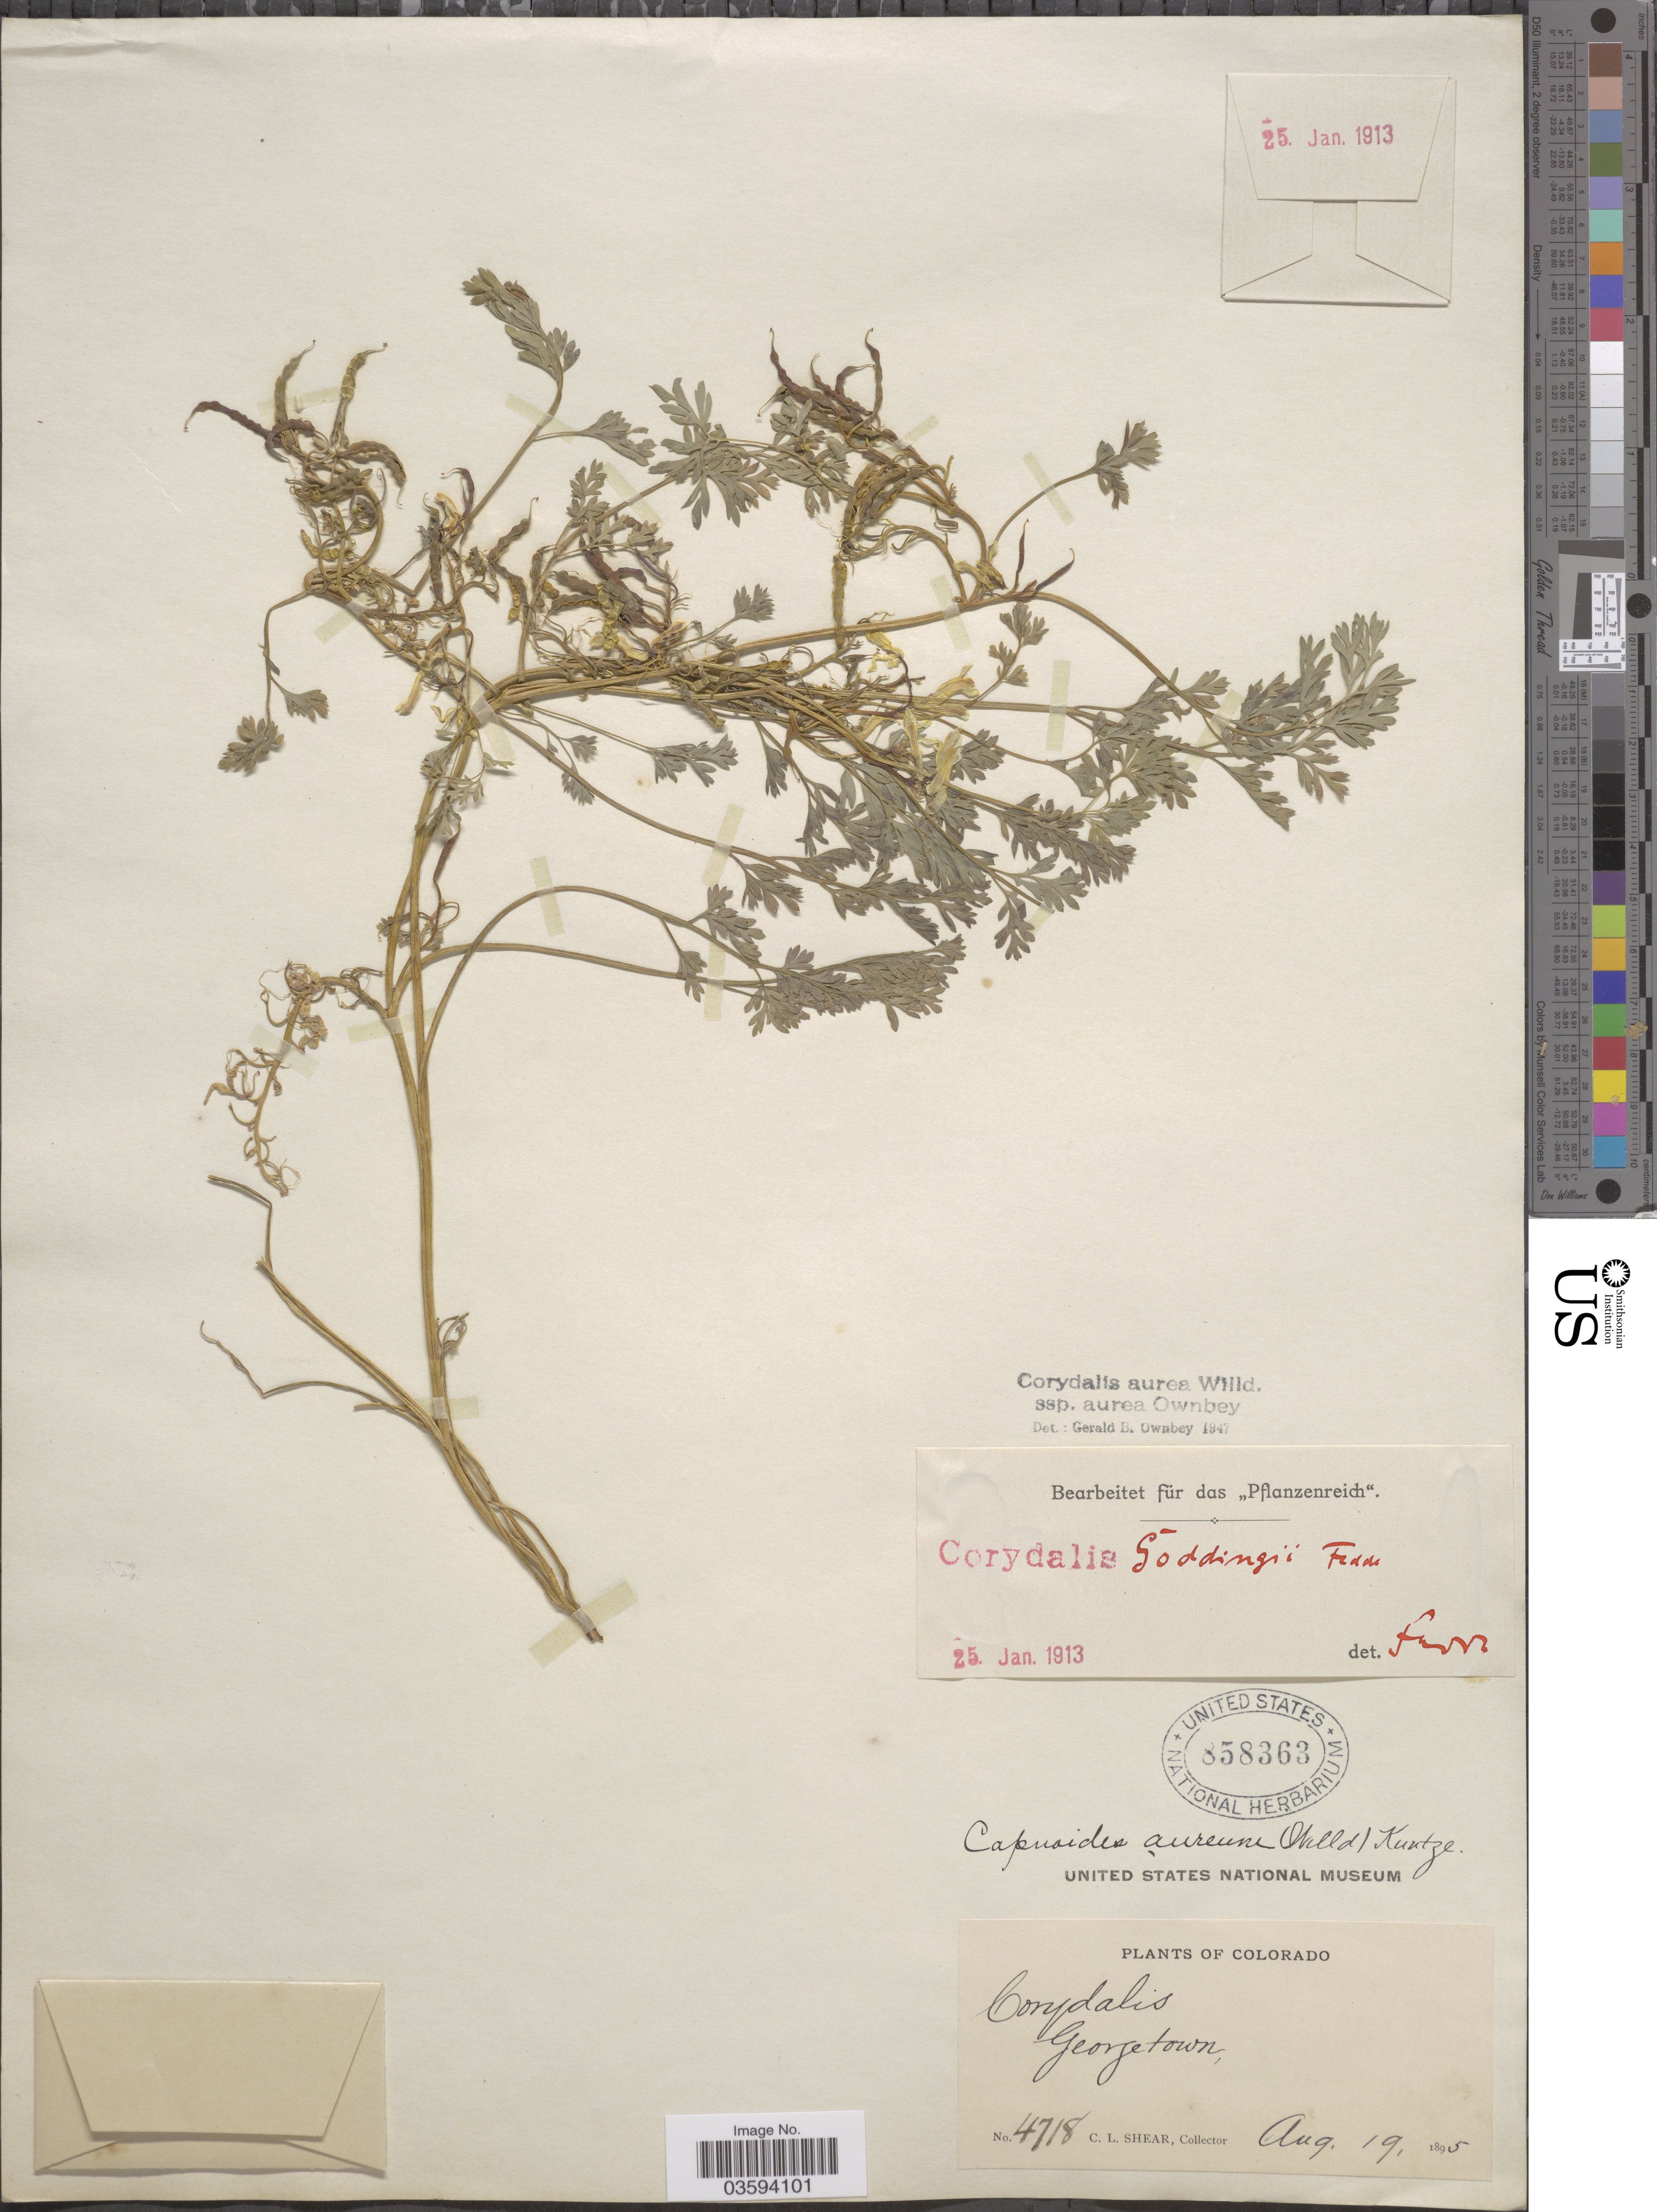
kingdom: Plantae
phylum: Tracheophyta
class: Magnoliopsida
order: Ranunculales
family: Papaveraceae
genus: Corydalis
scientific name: Corydalis aurea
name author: Willd.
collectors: C. L. Shear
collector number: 4718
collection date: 1895-08-19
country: United States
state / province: Colorado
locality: Georgetown.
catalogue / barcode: US 858363